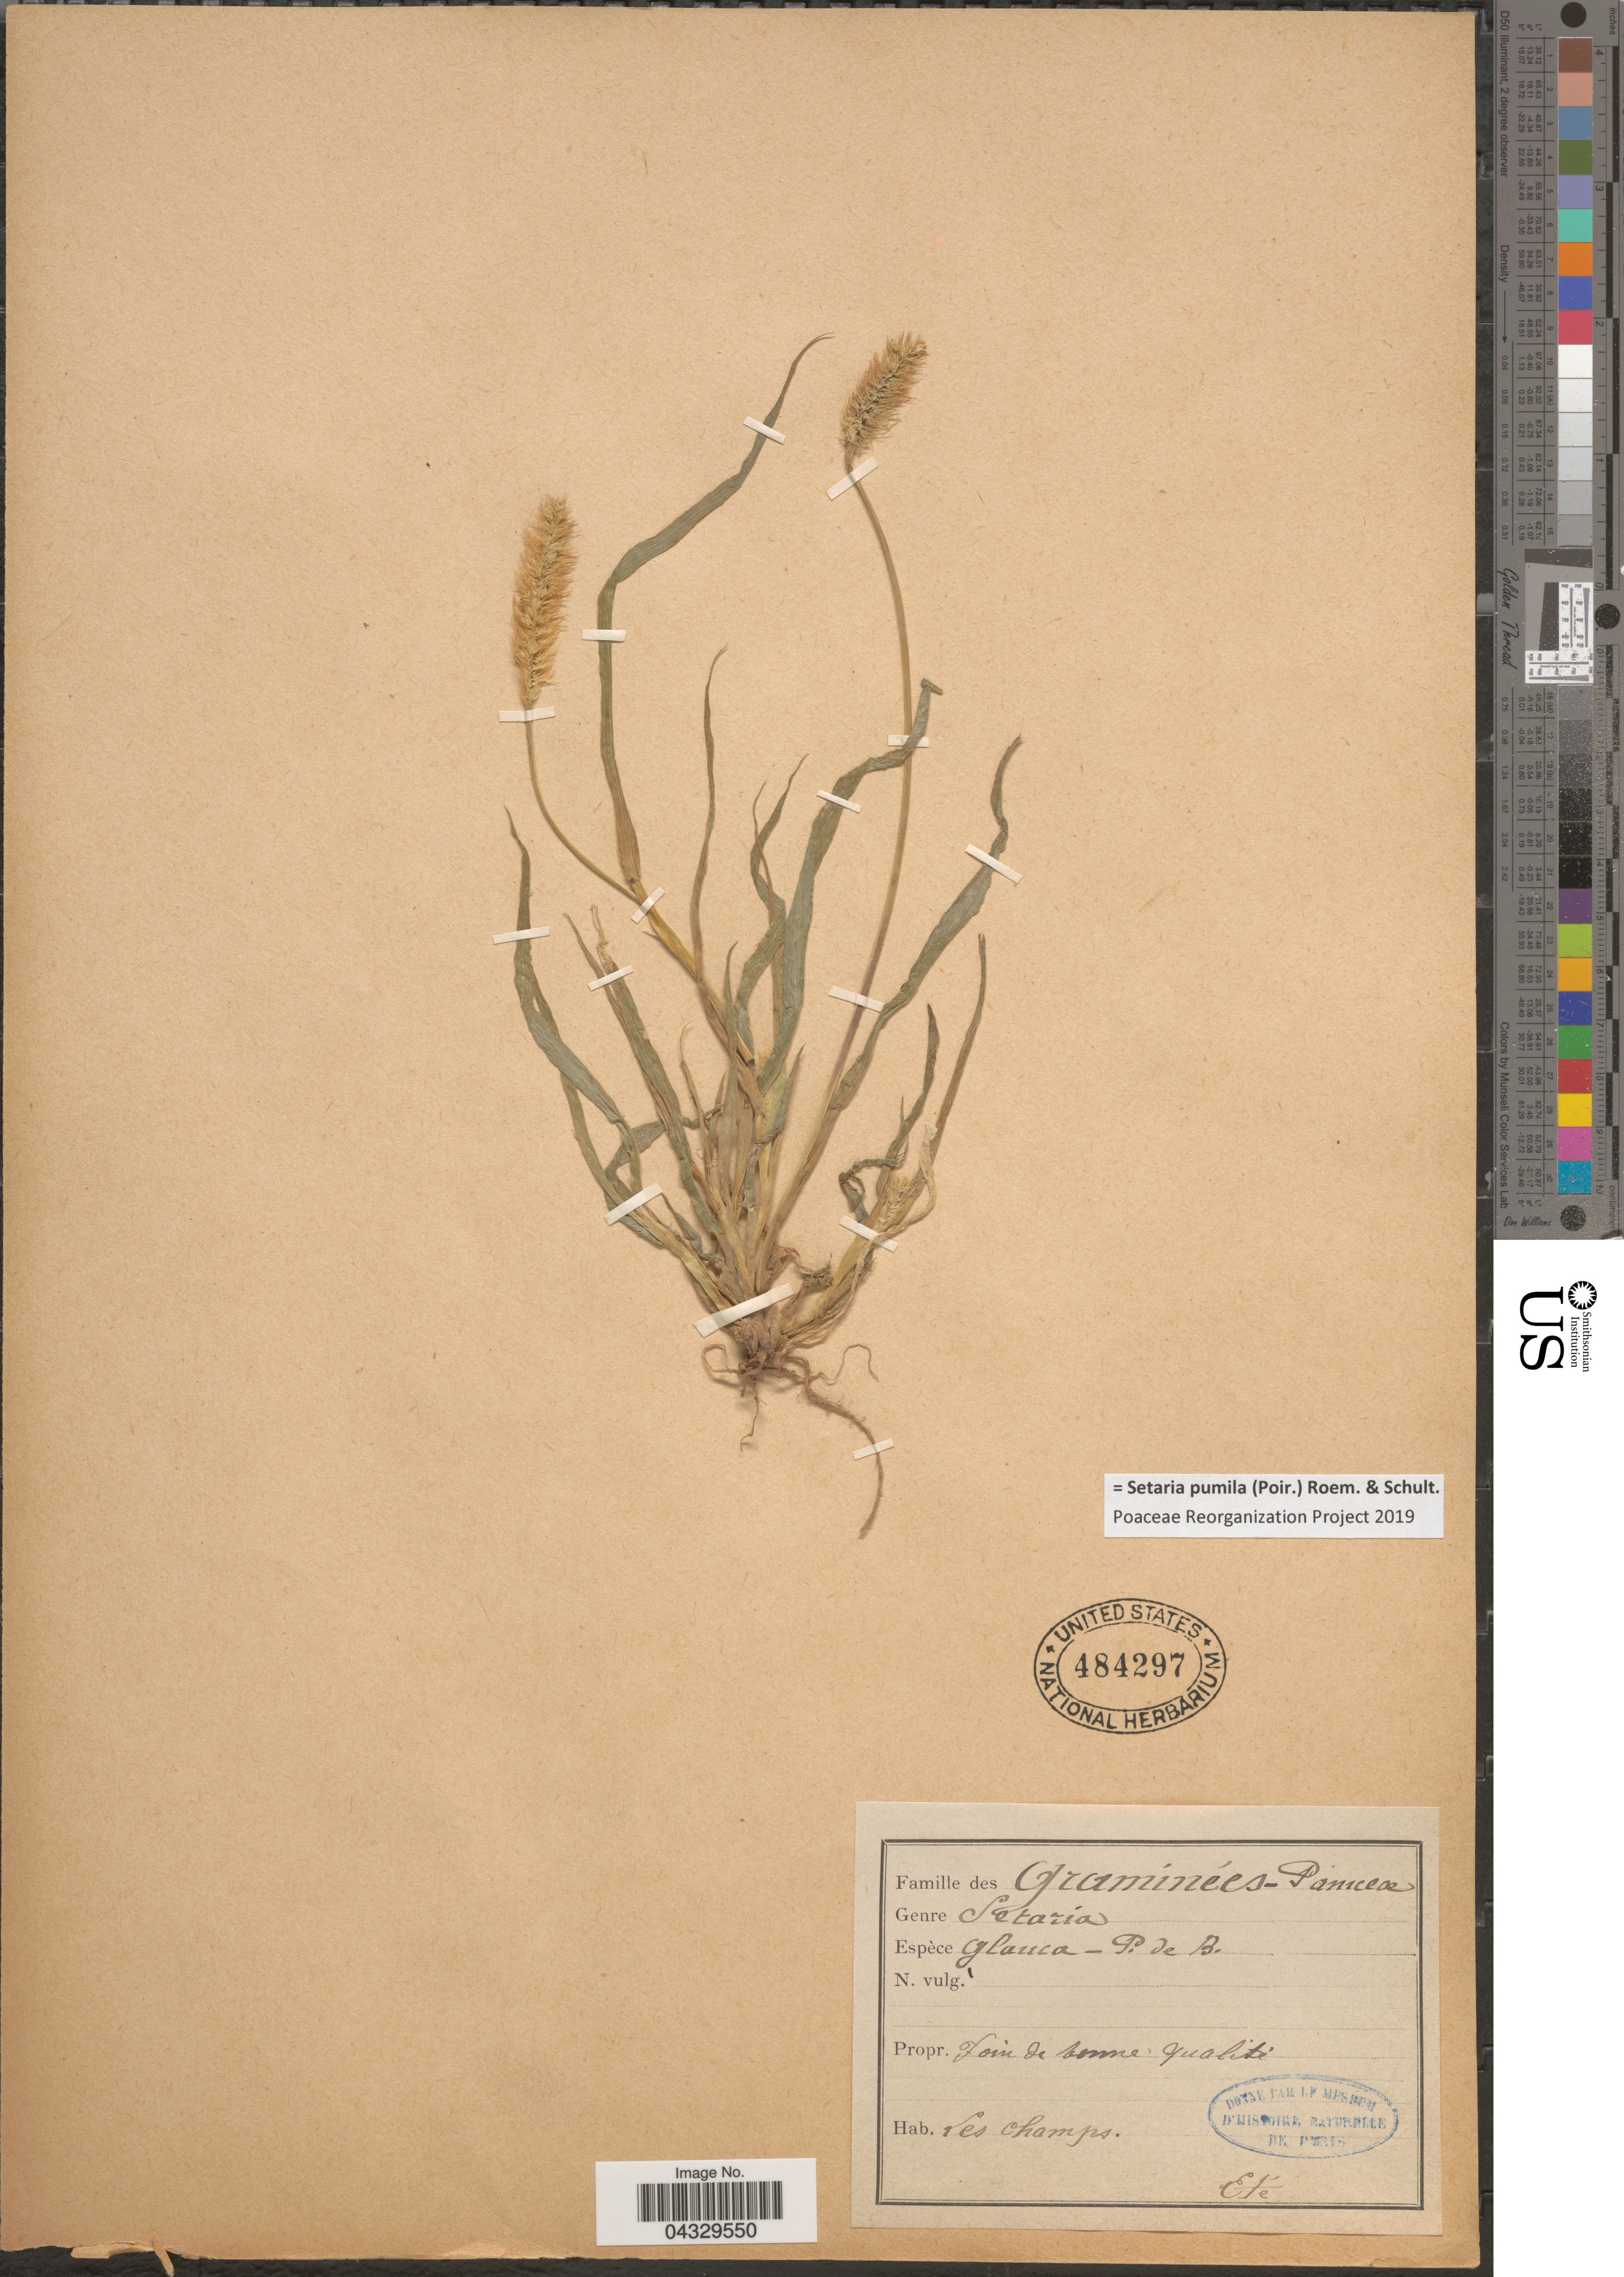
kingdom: Plantae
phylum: Tracheophyta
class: Liliopsida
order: Poales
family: Poaceae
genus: Setaria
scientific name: Setaria pumila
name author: (Poir.) Roem. & Schult.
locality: Propr. Foin de sonne qualité. Les champs.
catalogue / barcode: US 484297